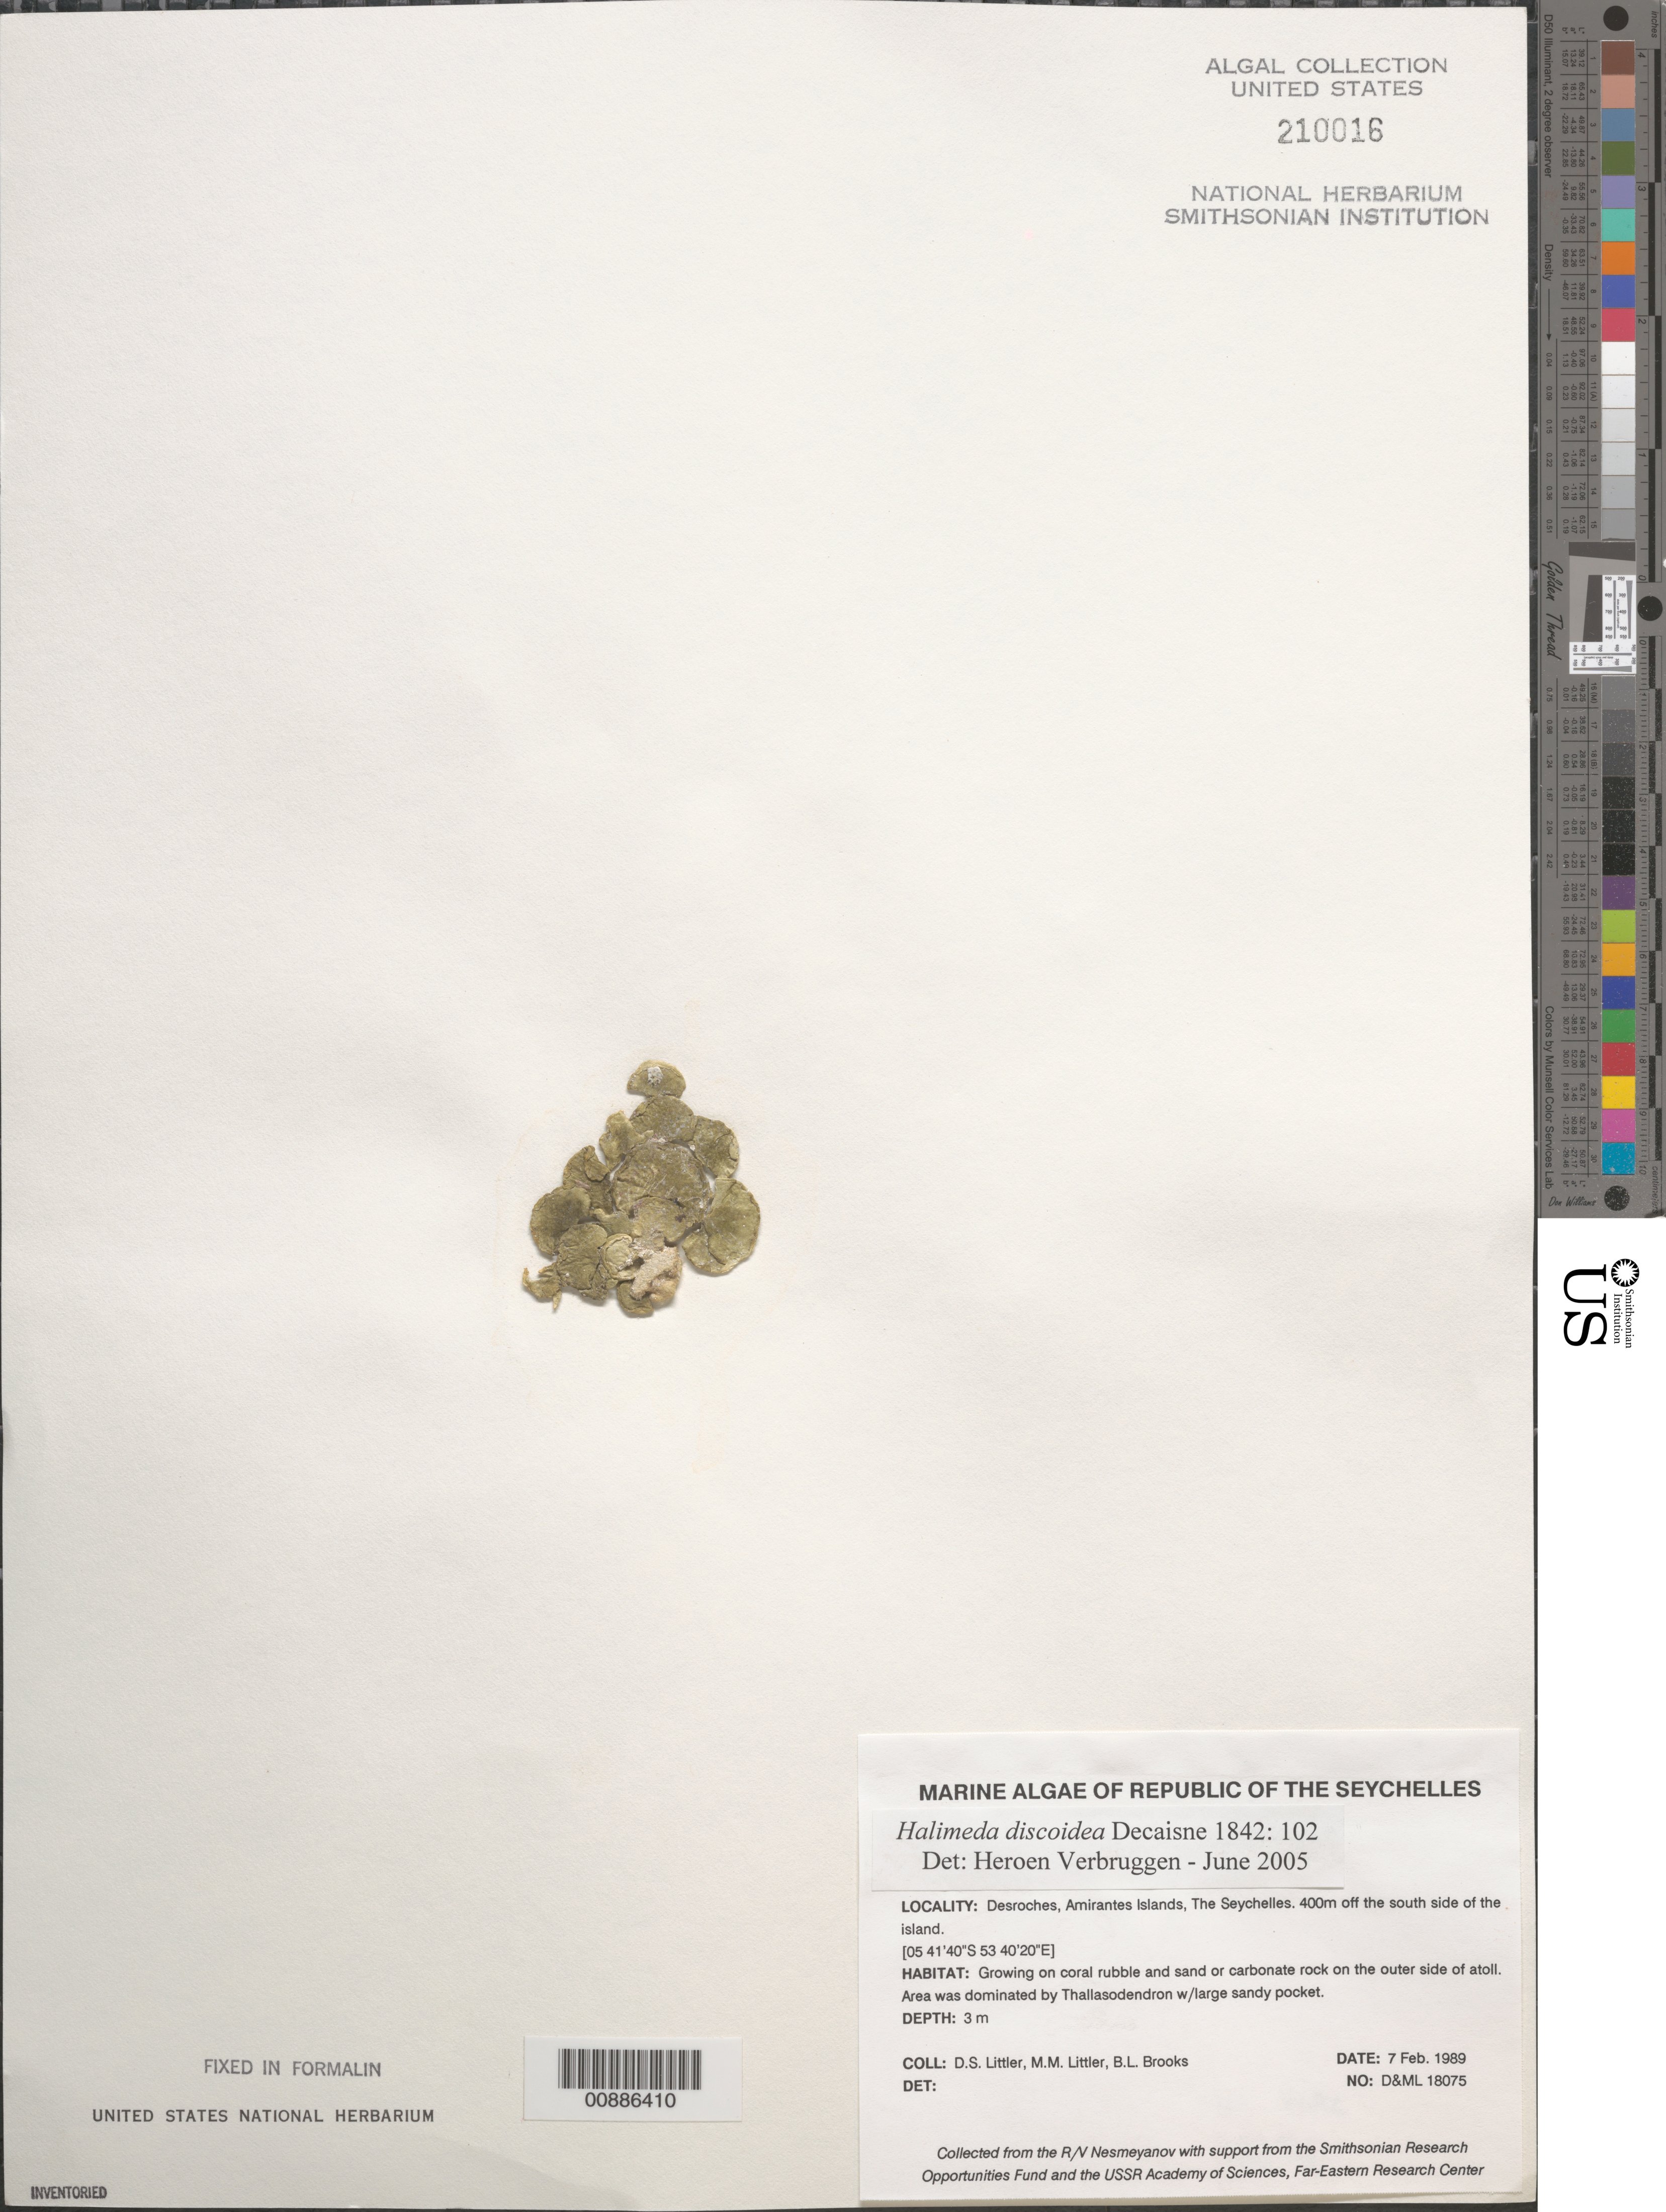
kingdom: Plantae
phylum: Chlorophyta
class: Ulvophyceae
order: Bryopsidales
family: Halimedaceae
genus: Halimeda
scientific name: Halimeda discoidea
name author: Decne.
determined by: Verbruggen, H.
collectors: D. S. Littler, M. M. Littler & B. Brooks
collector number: D&ML 18075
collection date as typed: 07 Feb 1989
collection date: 1989-02-07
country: Seychelles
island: Desroches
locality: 400 meters off south side of island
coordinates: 05 41'40"S, 53 40'20"E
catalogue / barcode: US 210016